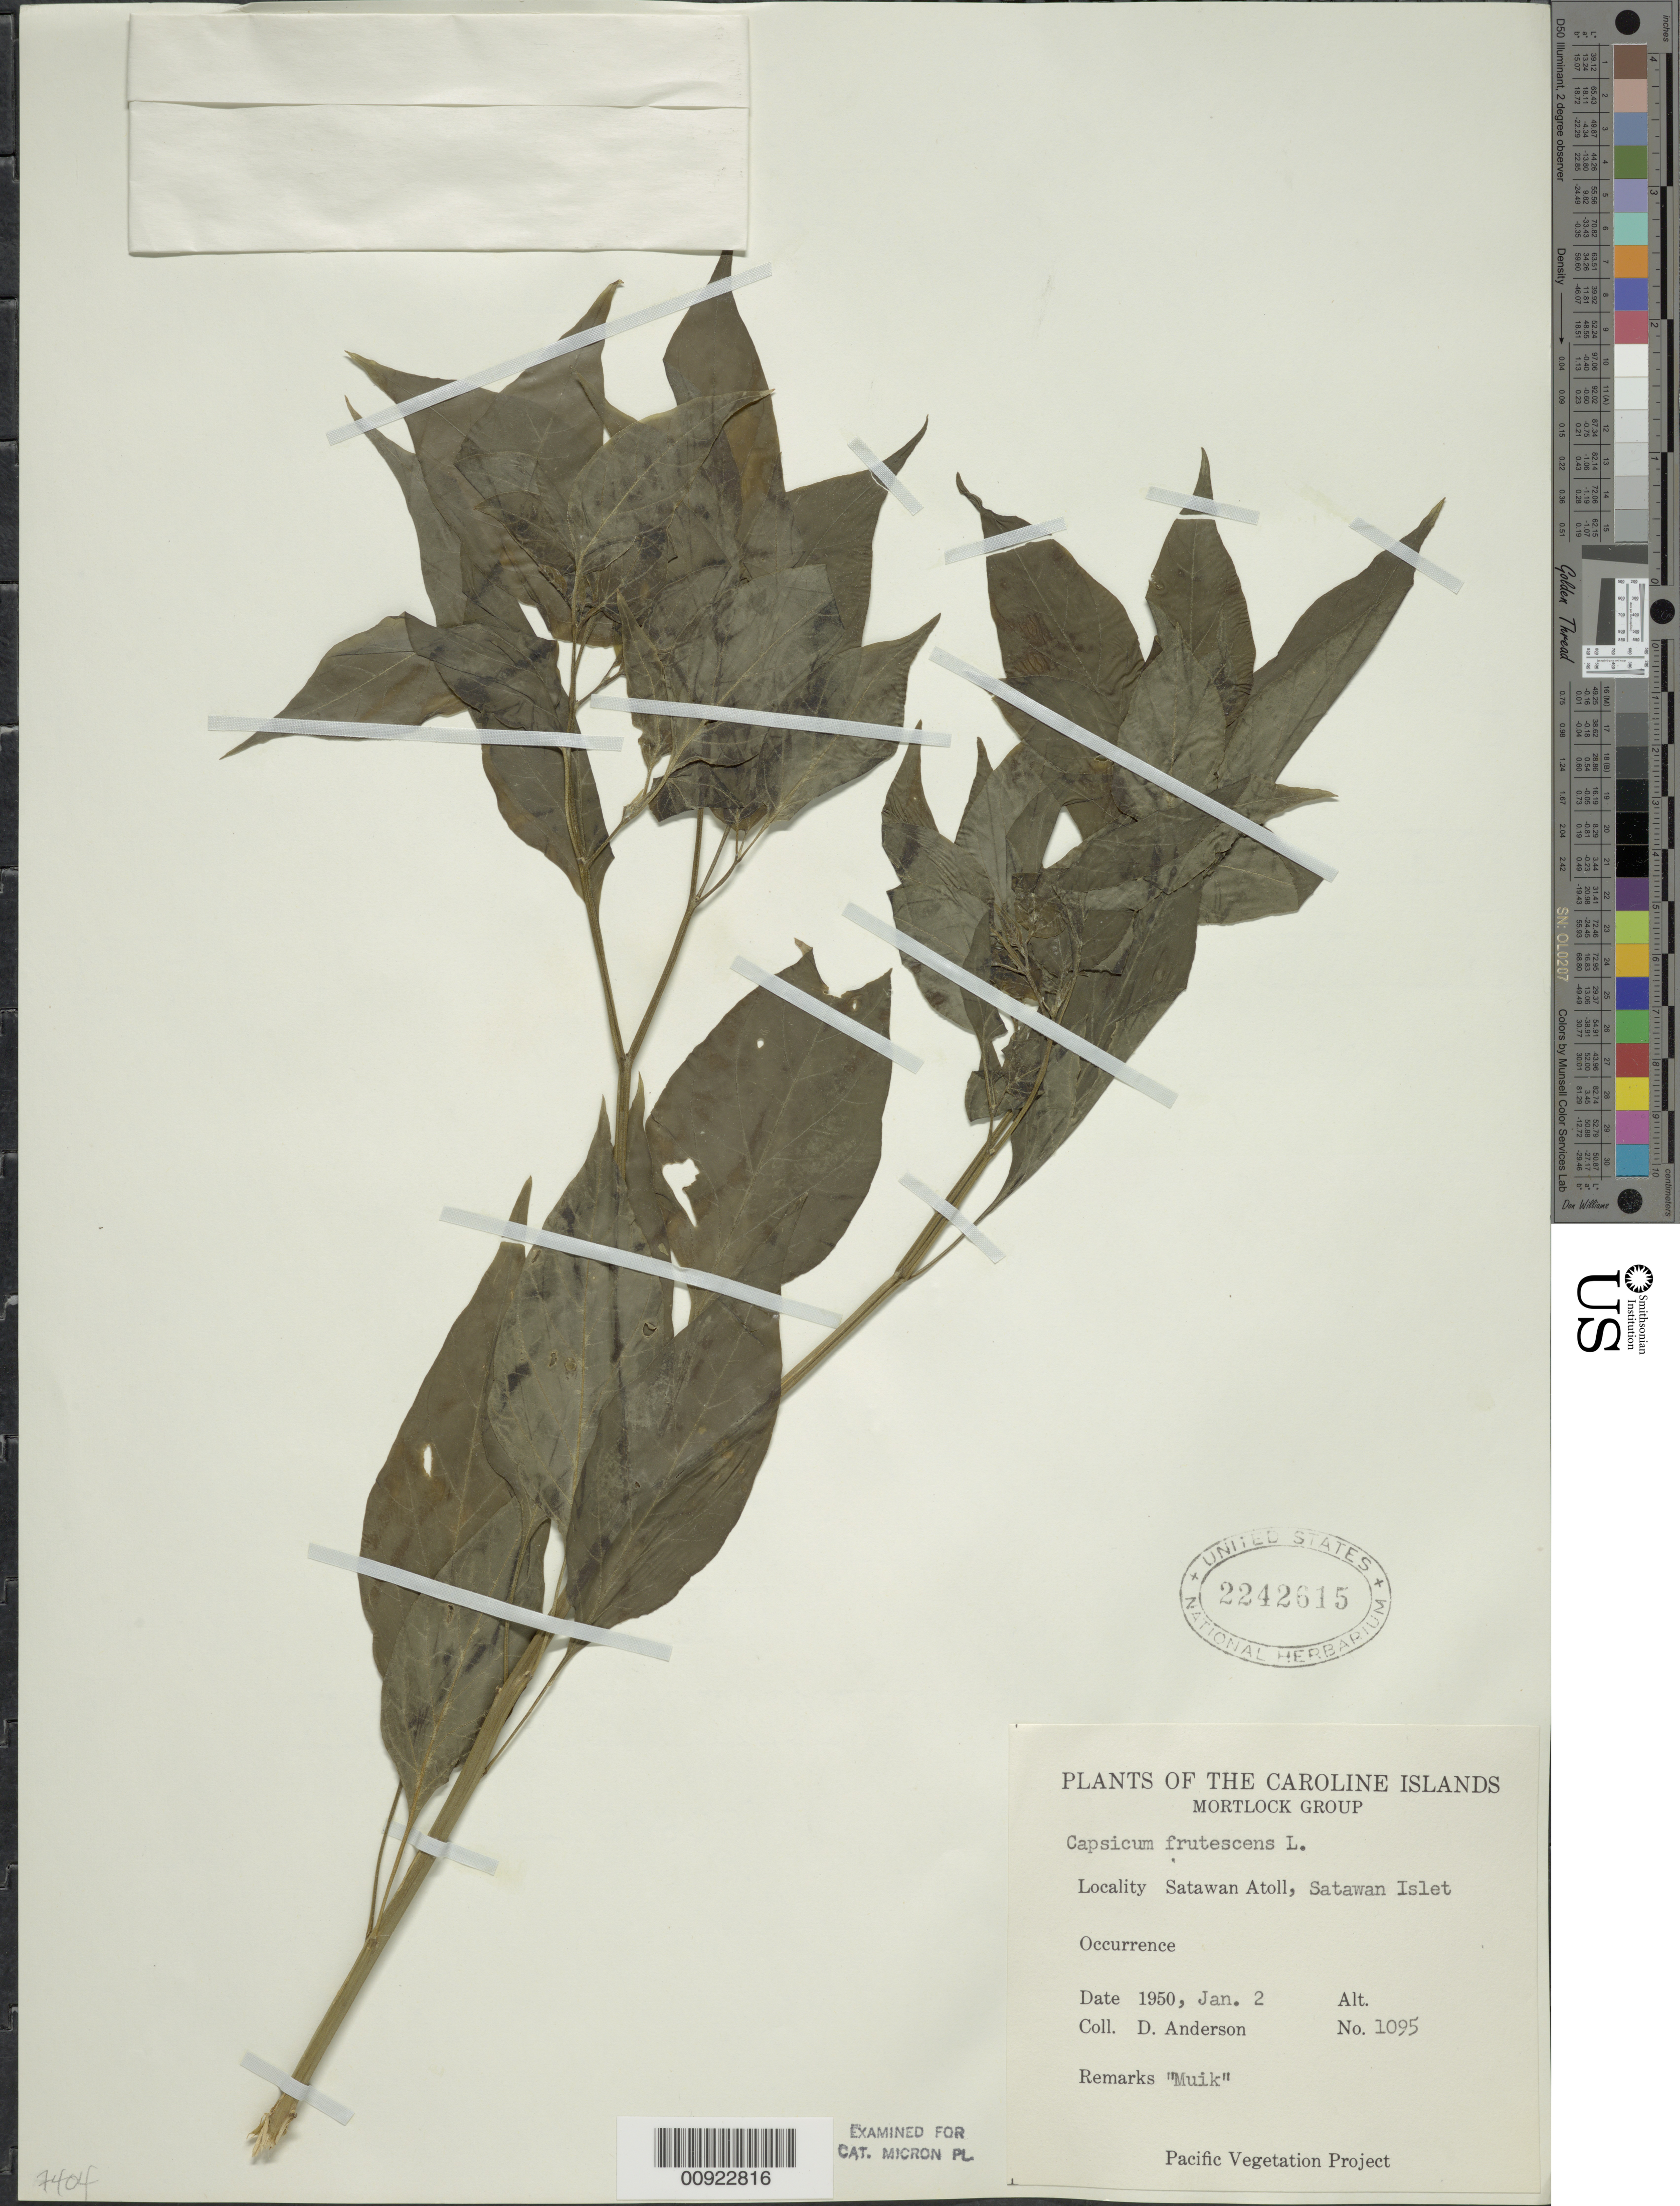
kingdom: Plantae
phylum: Tracheophyta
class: Magnoliopsida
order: Solanales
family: Solanaceae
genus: Capsicum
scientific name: Capsicum frutescens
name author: L.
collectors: D. Anderson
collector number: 1095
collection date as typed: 02 Jan 1950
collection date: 1950-01-02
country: Micronesia, Federated States of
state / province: Truk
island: Satawan Atoll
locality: Satawan Islet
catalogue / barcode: US 2242615